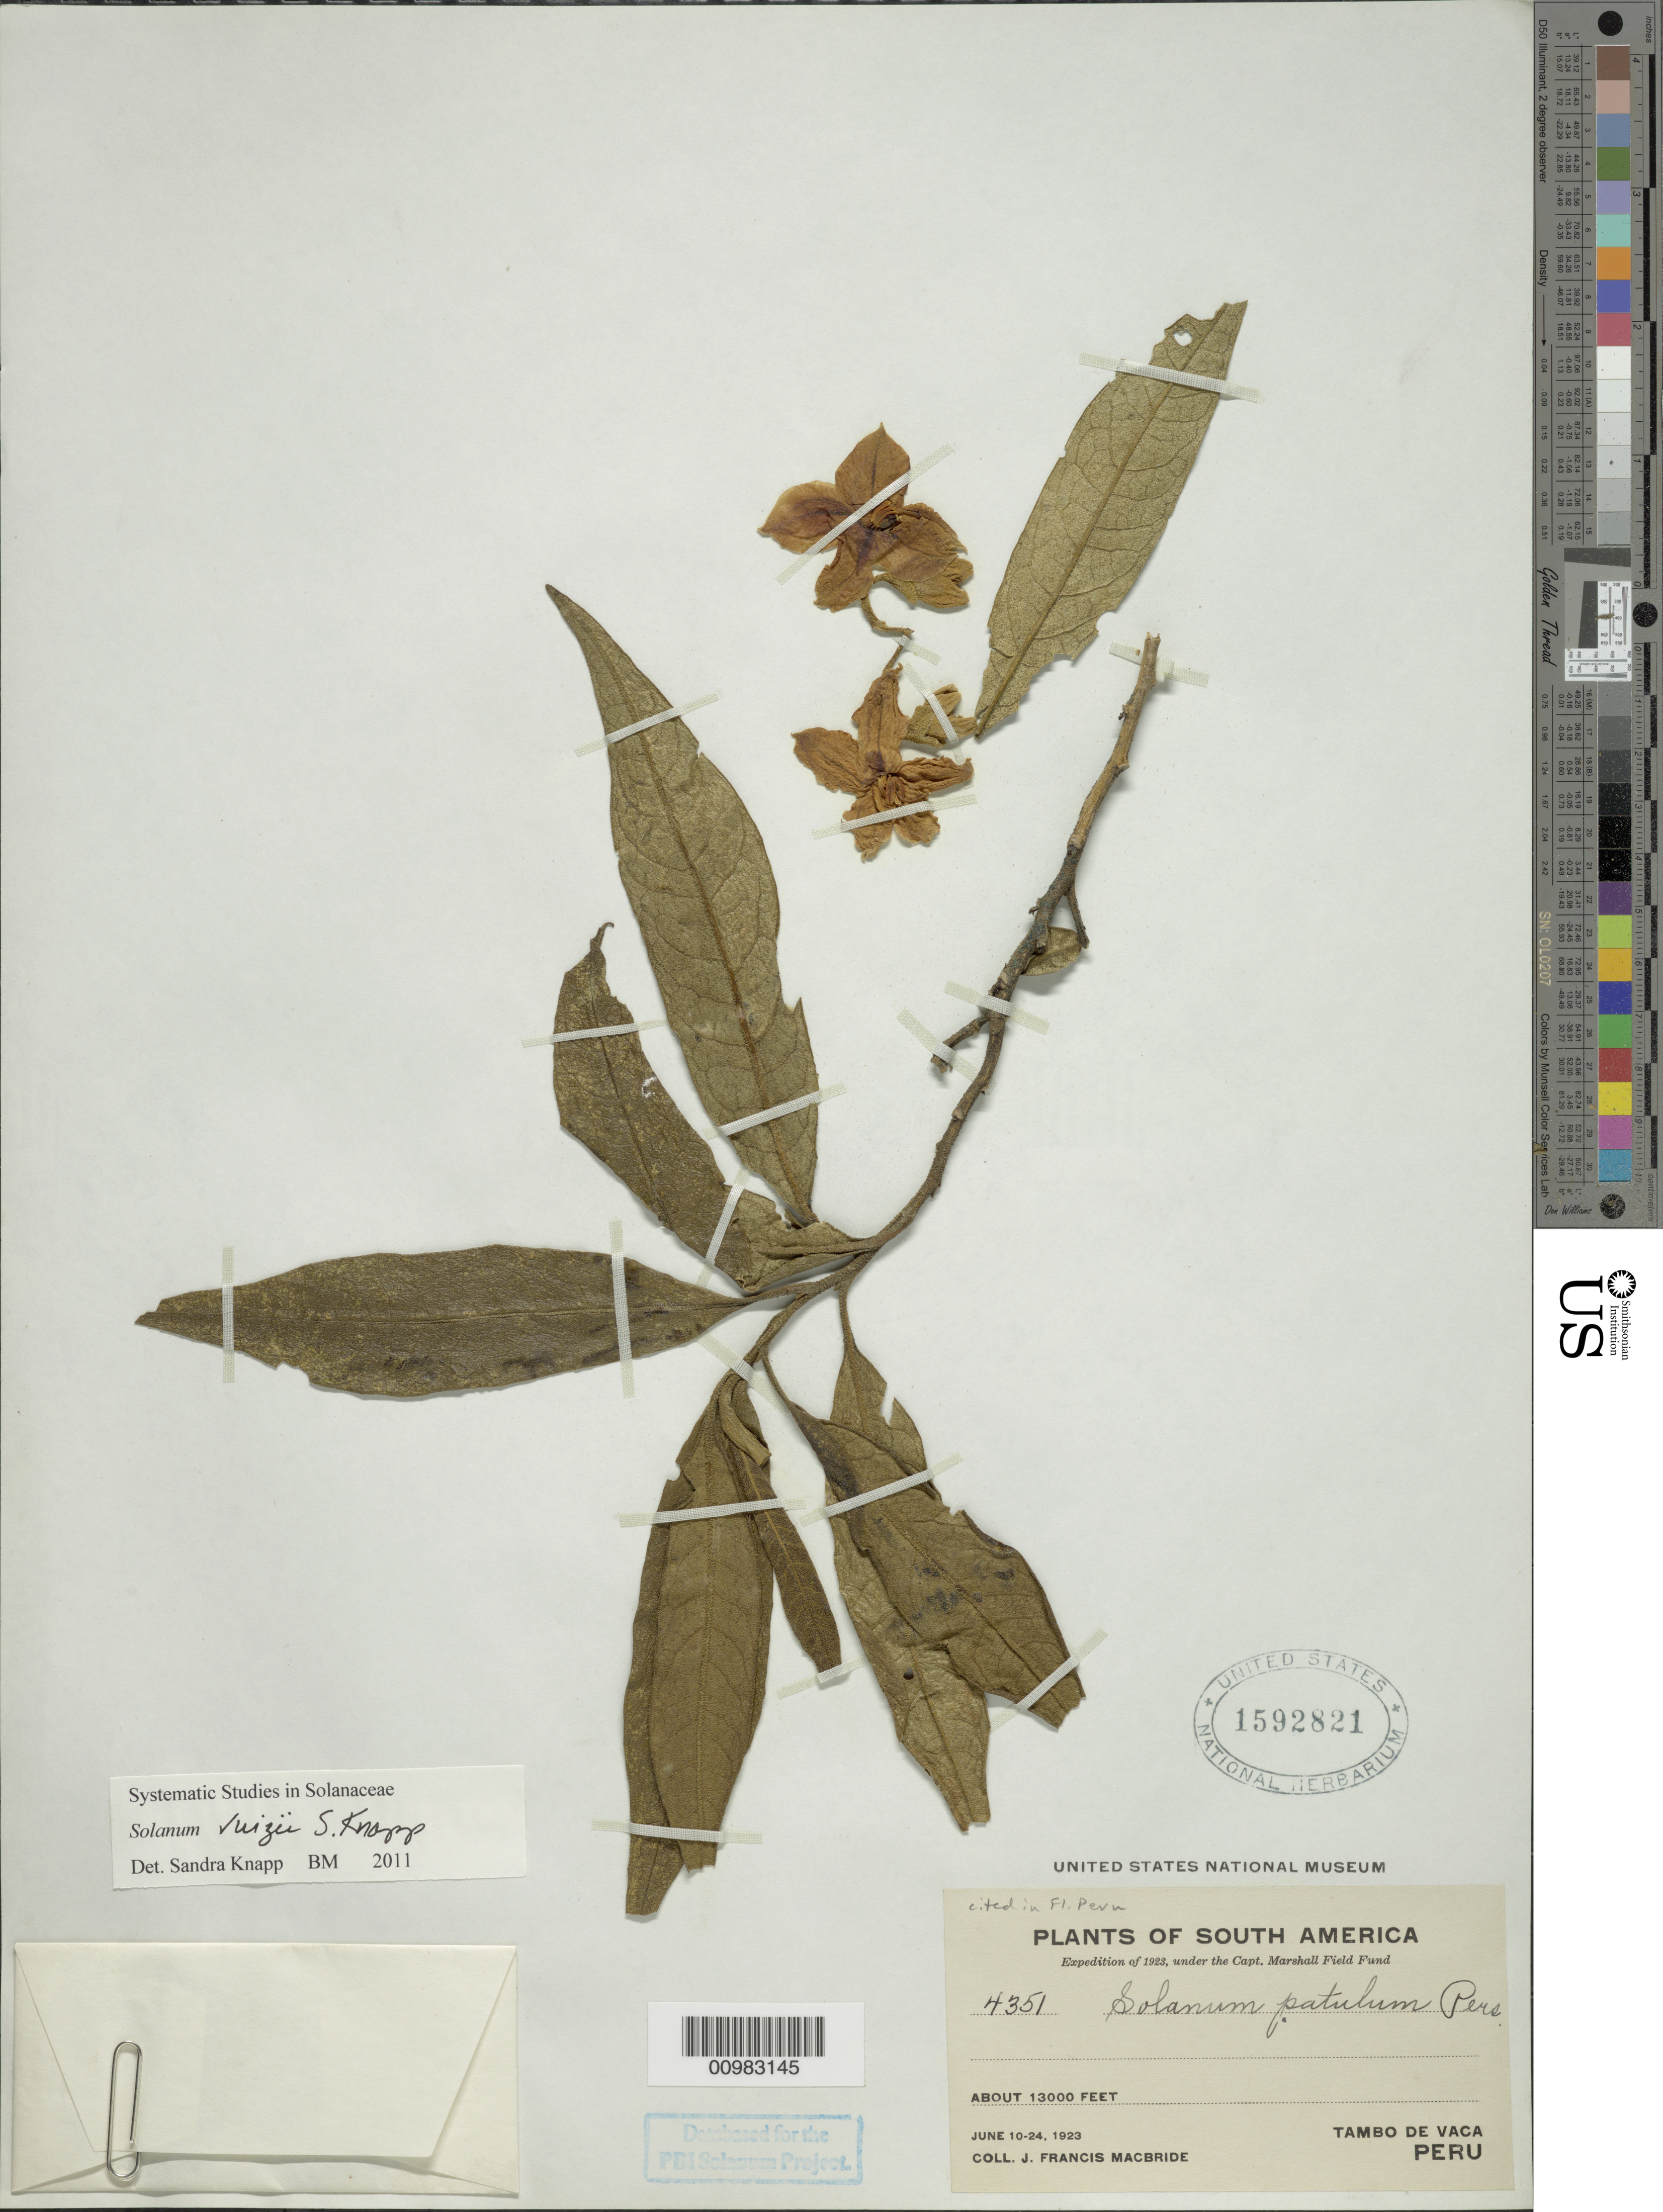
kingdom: Plantae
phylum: Tracheophyta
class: Magnoliopsida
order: Solanales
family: Solanaceae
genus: Solanum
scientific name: Solanum ruizii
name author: S. Knapp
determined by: Knapp, S. D.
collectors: J. F. Macbride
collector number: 4351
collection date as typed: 10 Jun 1923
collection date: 1923-06-10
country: Peru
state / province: Huánuco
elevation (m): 3963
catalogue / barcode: US 1592821